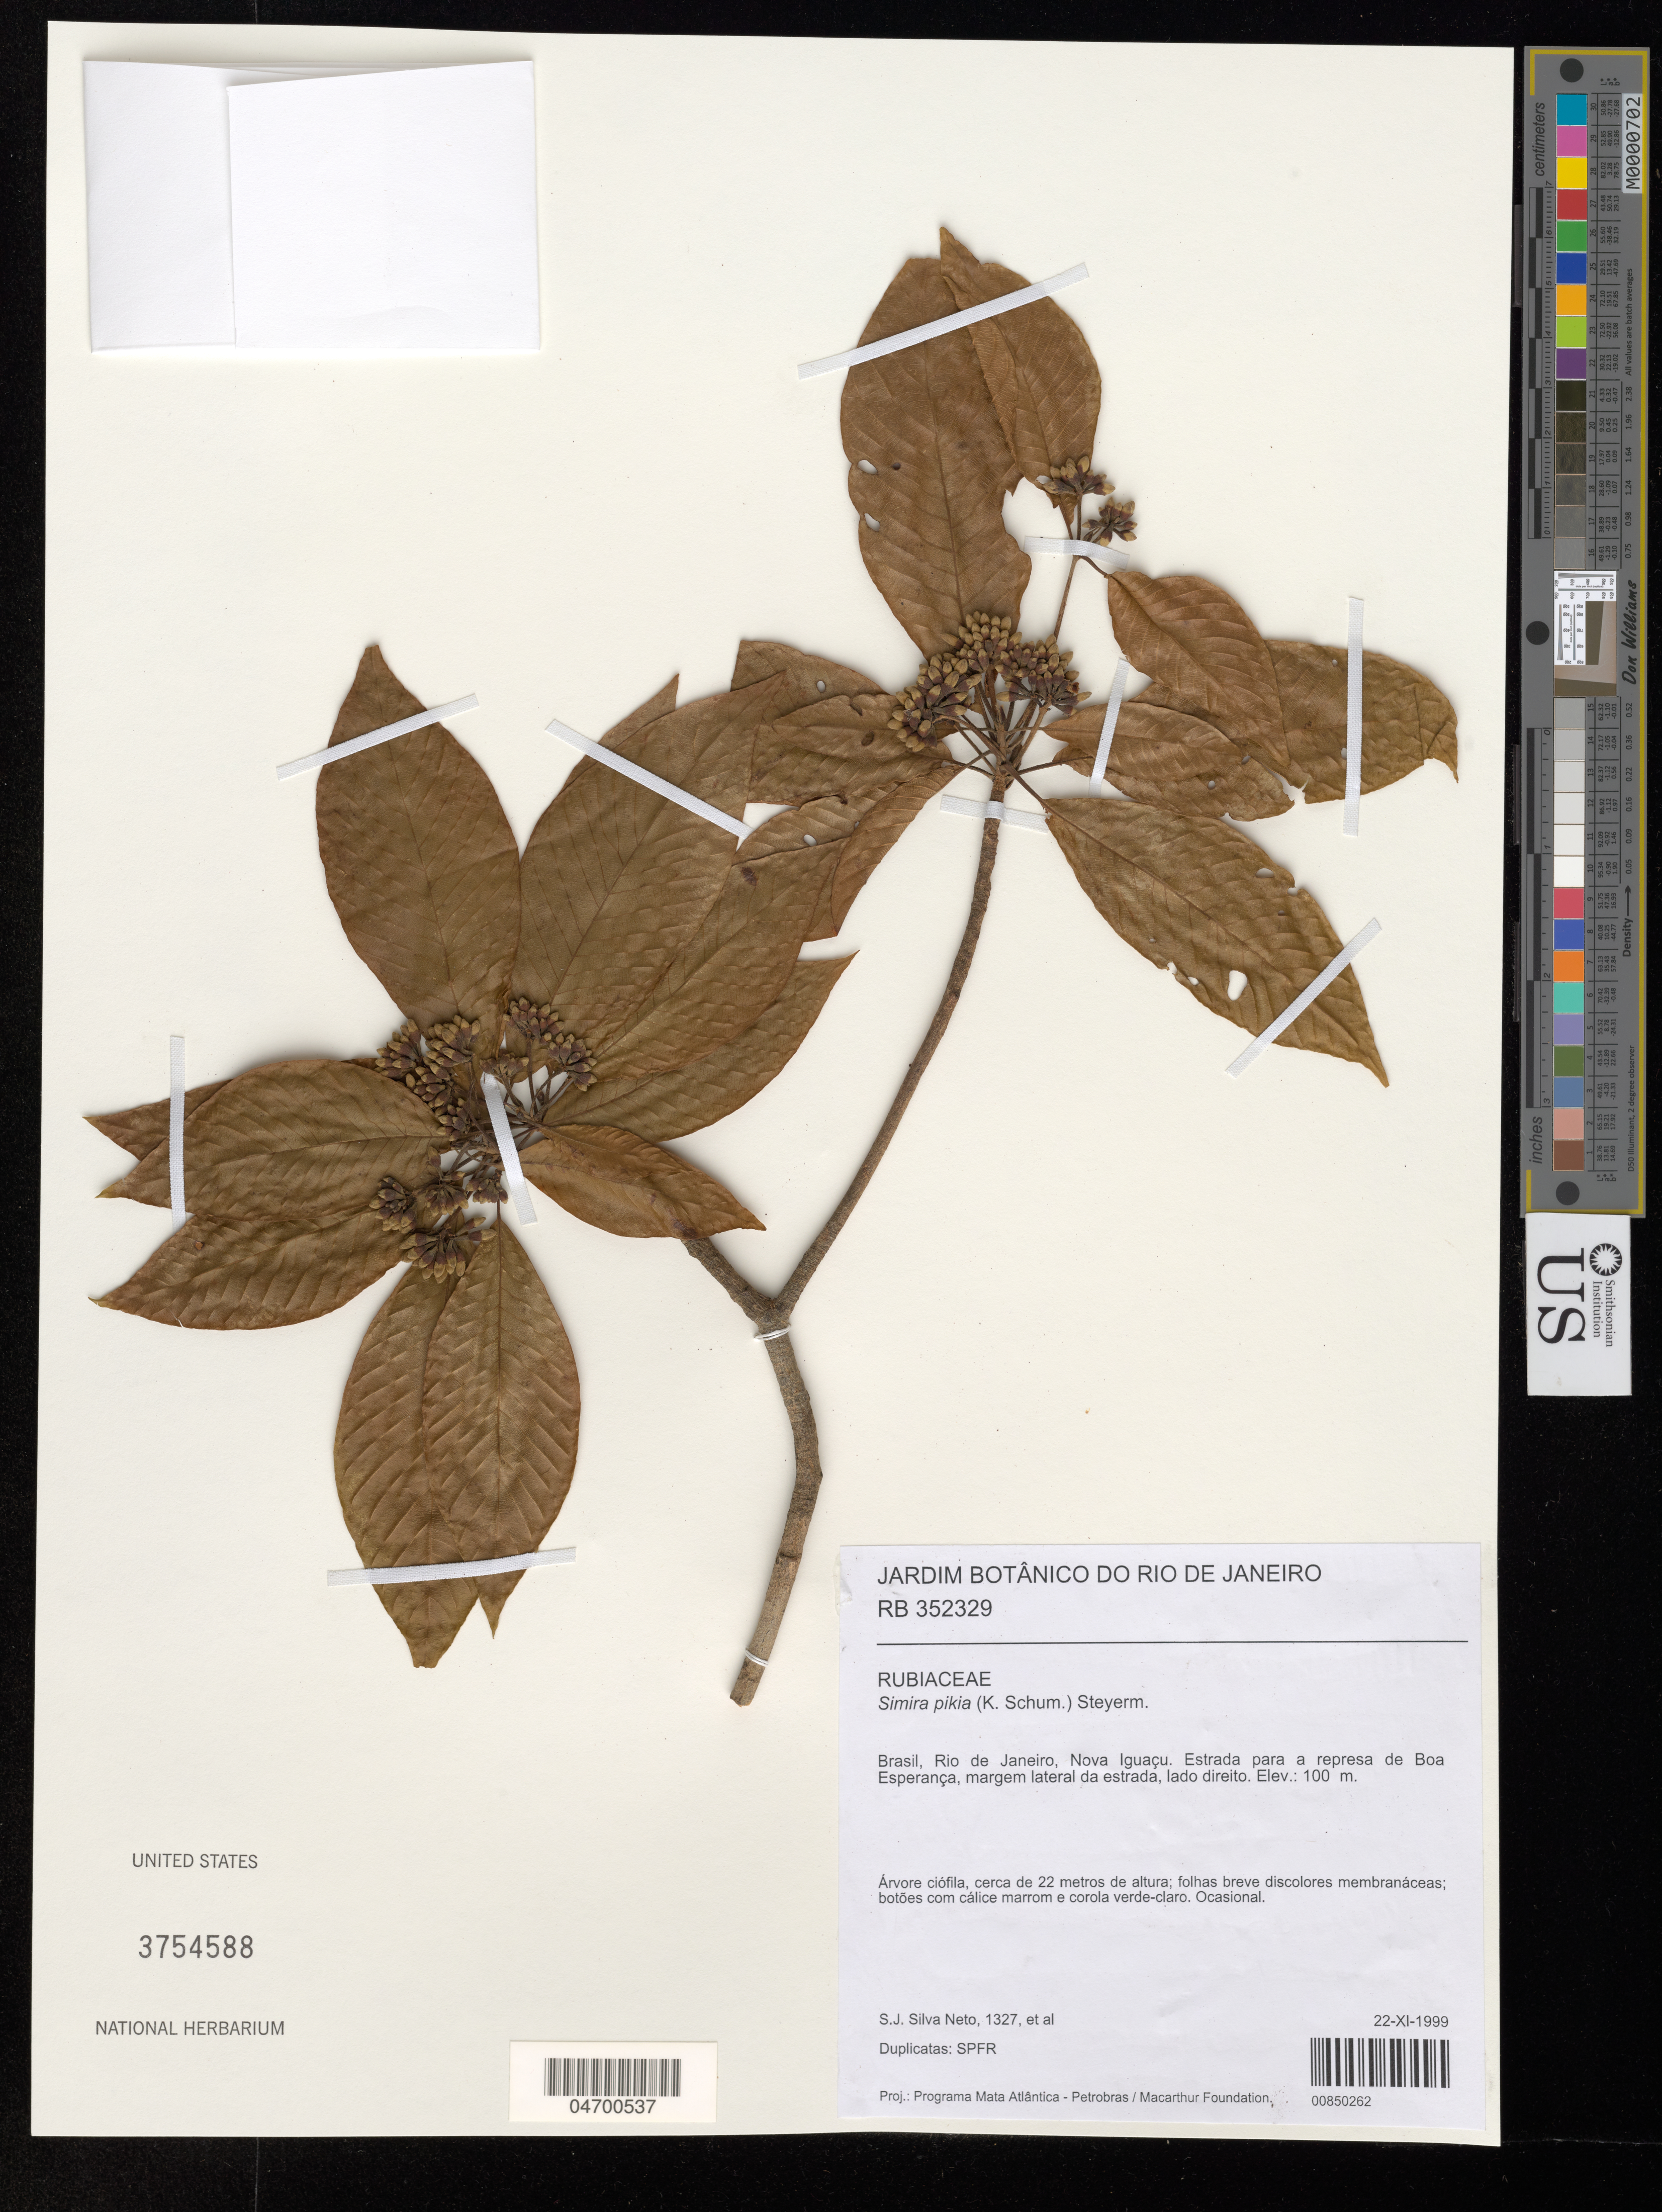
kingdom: Plantae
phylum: Tracheophyta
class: Magnoliopsida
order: Gentianales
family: Rubiaceae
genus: Simira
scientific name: Simira pikia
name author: (K. Schum.) Steyerm.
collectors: S. Silva Neto & et al.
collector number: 1327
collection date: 1999-11-22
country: Brazil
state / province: Rio de Janeiro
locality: Nova Iguaçu. Estrada para a represa de Boa Esperança, margem lateral da estrada, lado direito.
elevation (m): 100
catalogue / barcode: US 3754588